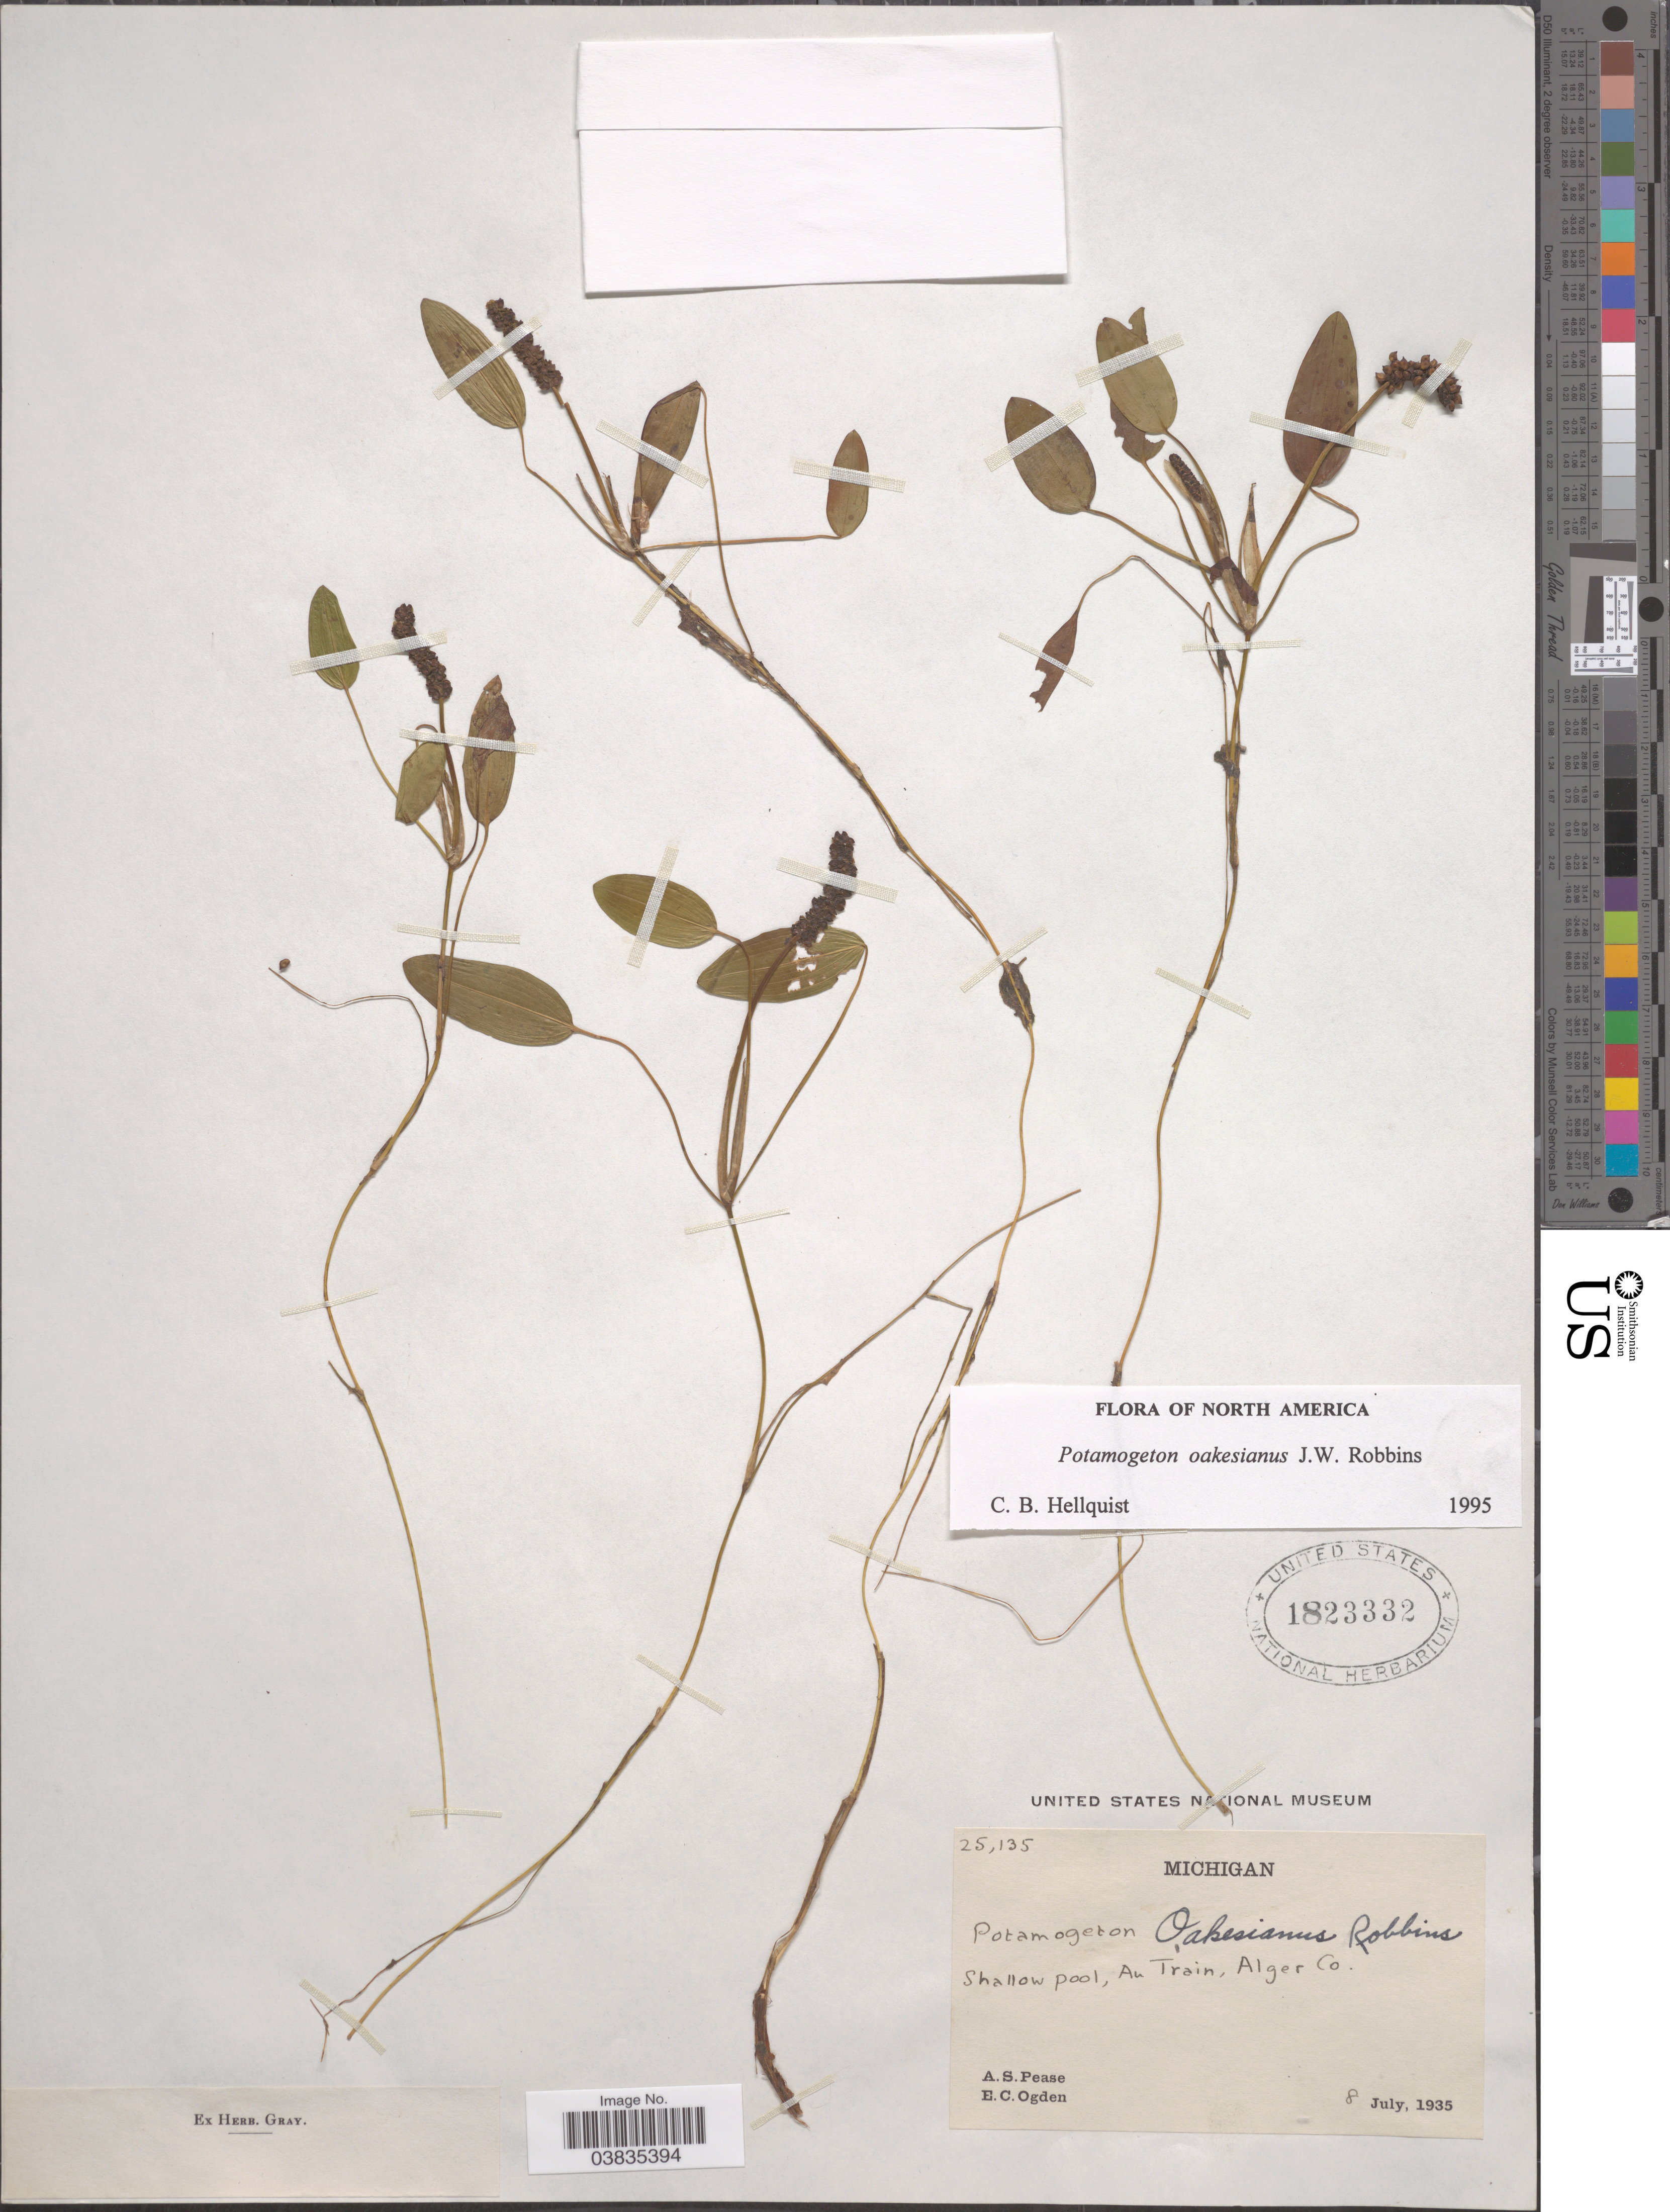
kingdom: Plantae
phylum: Tracheophyta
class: Liliopsida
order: Alismatales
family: Potamogetonaceae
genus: Potamogeton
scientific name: Potamogeton oakesianus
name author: J.W. Robbins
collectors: A. S. Pease & E. Ogden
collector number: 25135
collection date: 1935-07-08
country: United States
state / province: Michigan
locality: Shallow pool, Au Train, Alger Co.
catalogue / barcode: US 1823332